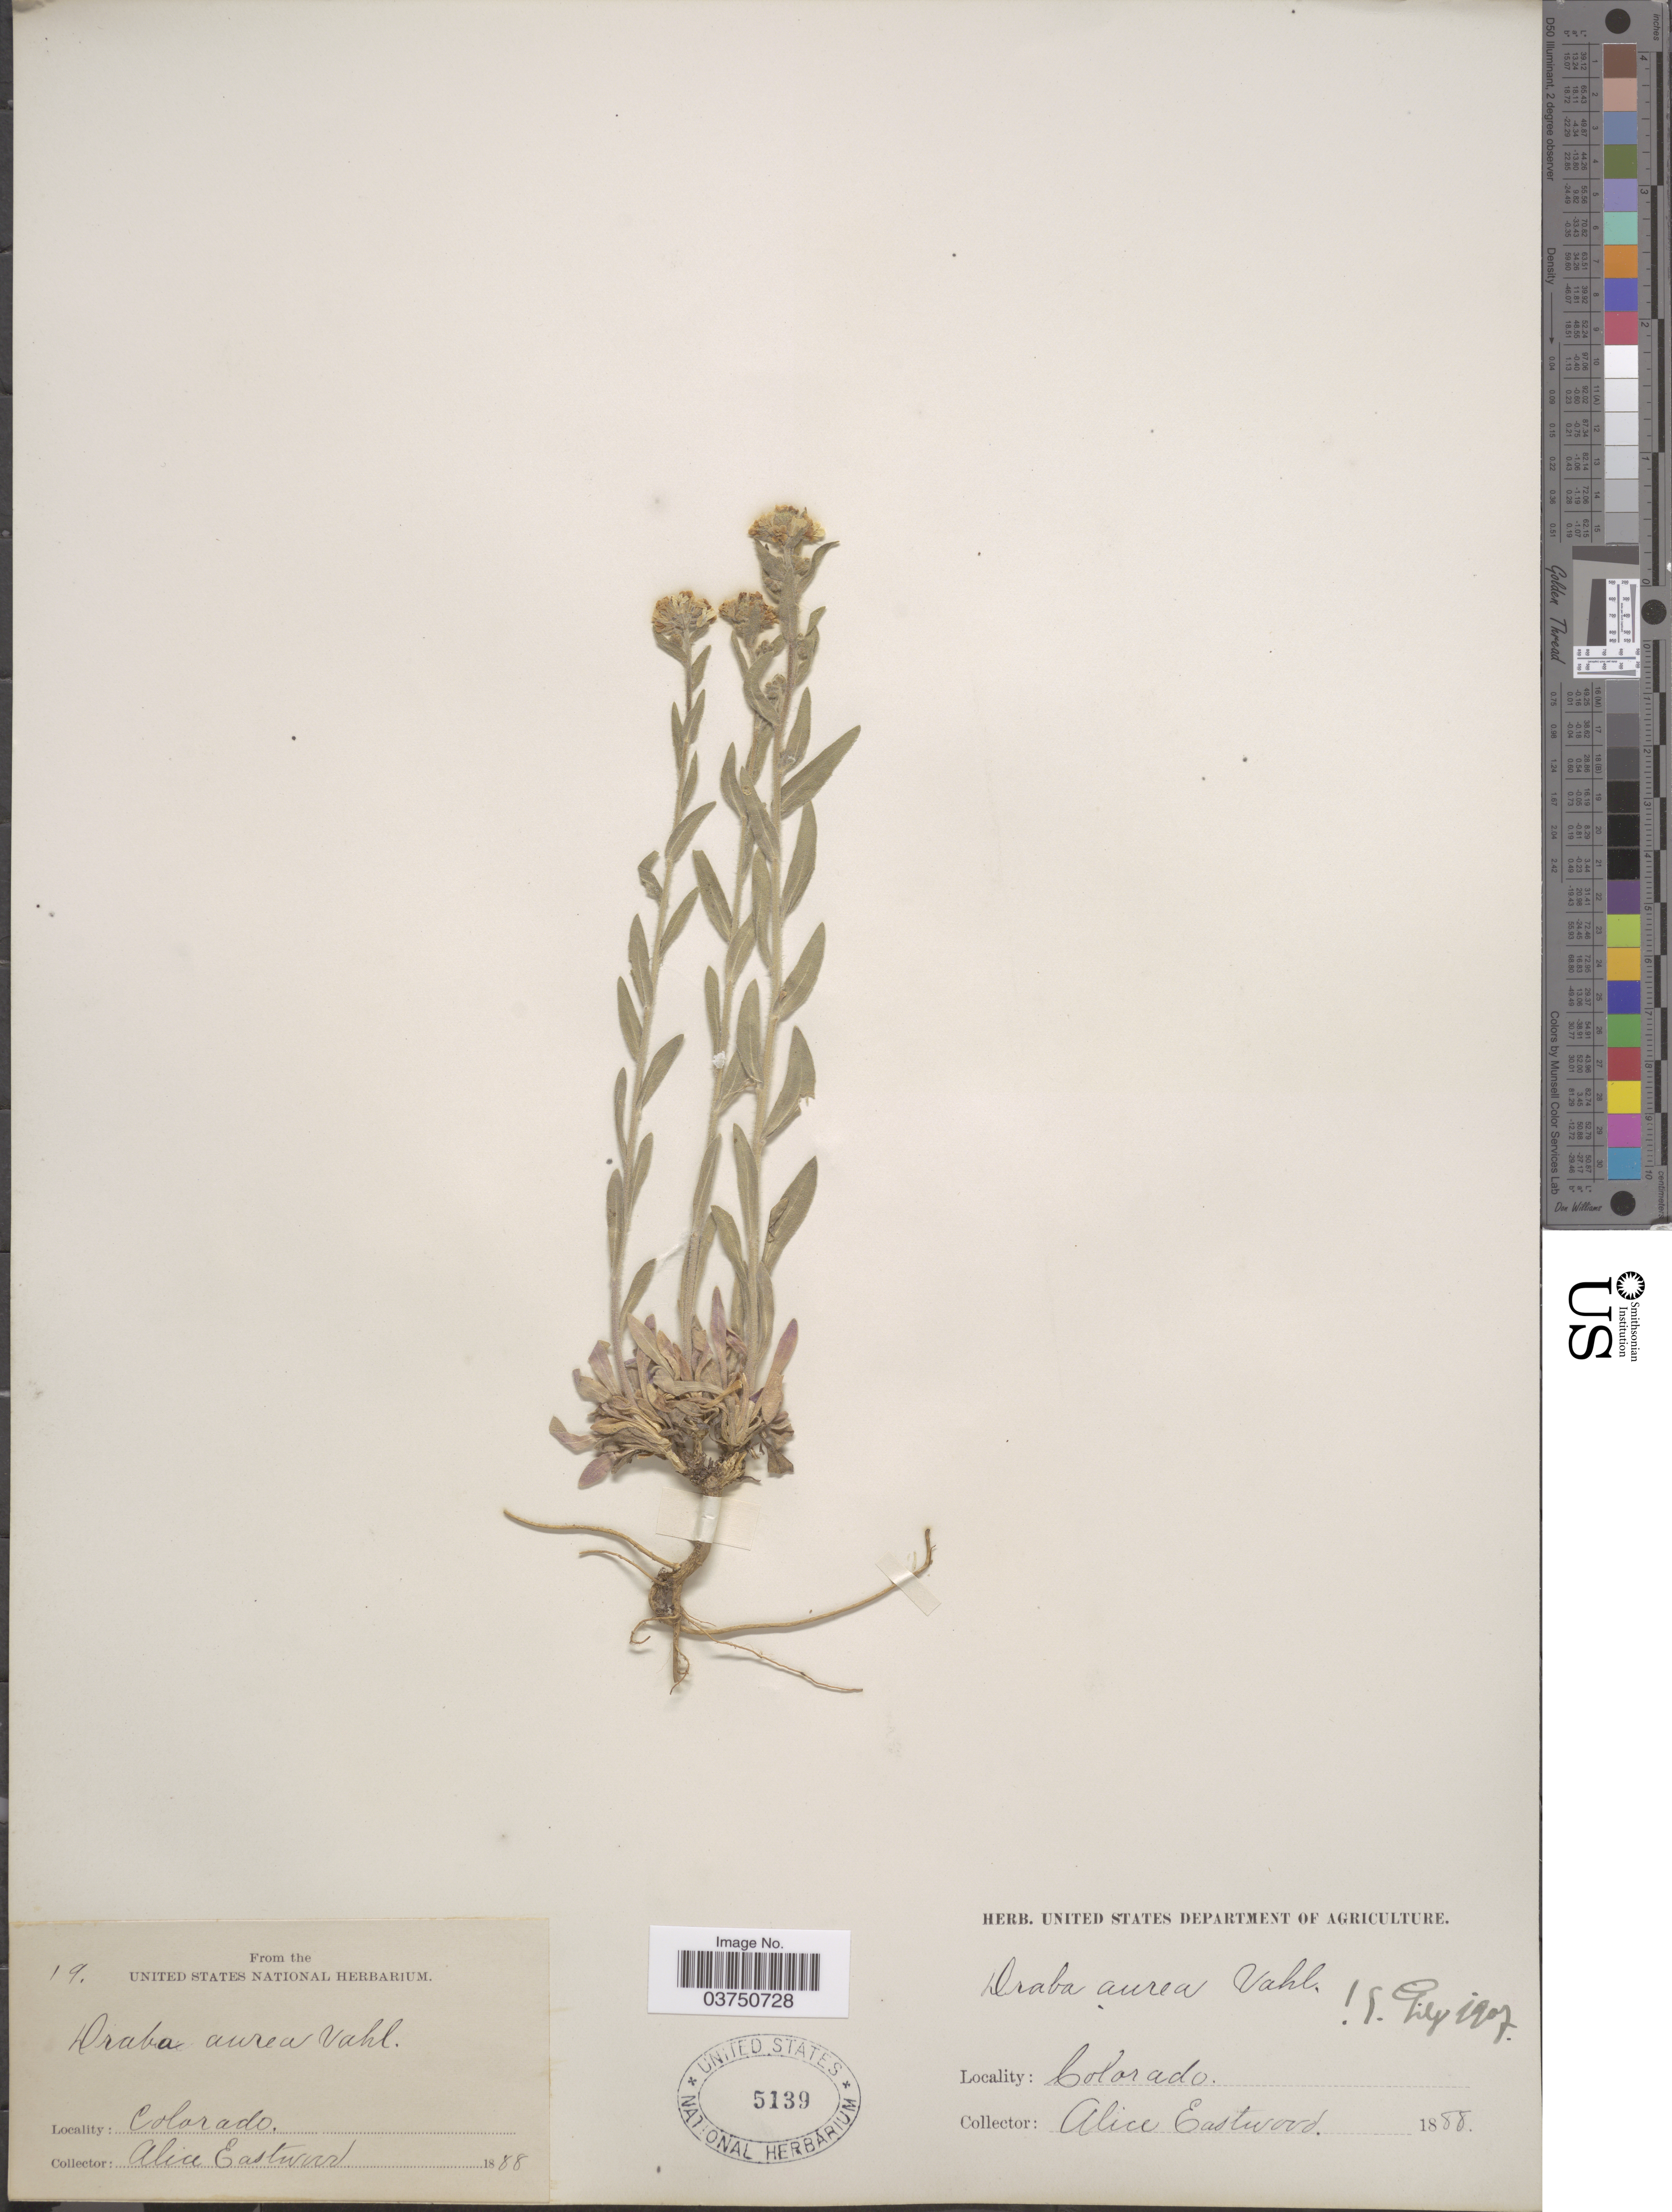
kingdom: Plantae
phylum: Tracheophyta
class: Magnoliopsida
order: Brassicales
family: Brassicaceae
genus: Draba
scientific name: Draba aurea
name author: Vahl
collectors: A. Eastwood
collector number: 19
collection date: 1888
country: United States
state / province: Colorado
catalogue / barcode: US 5139